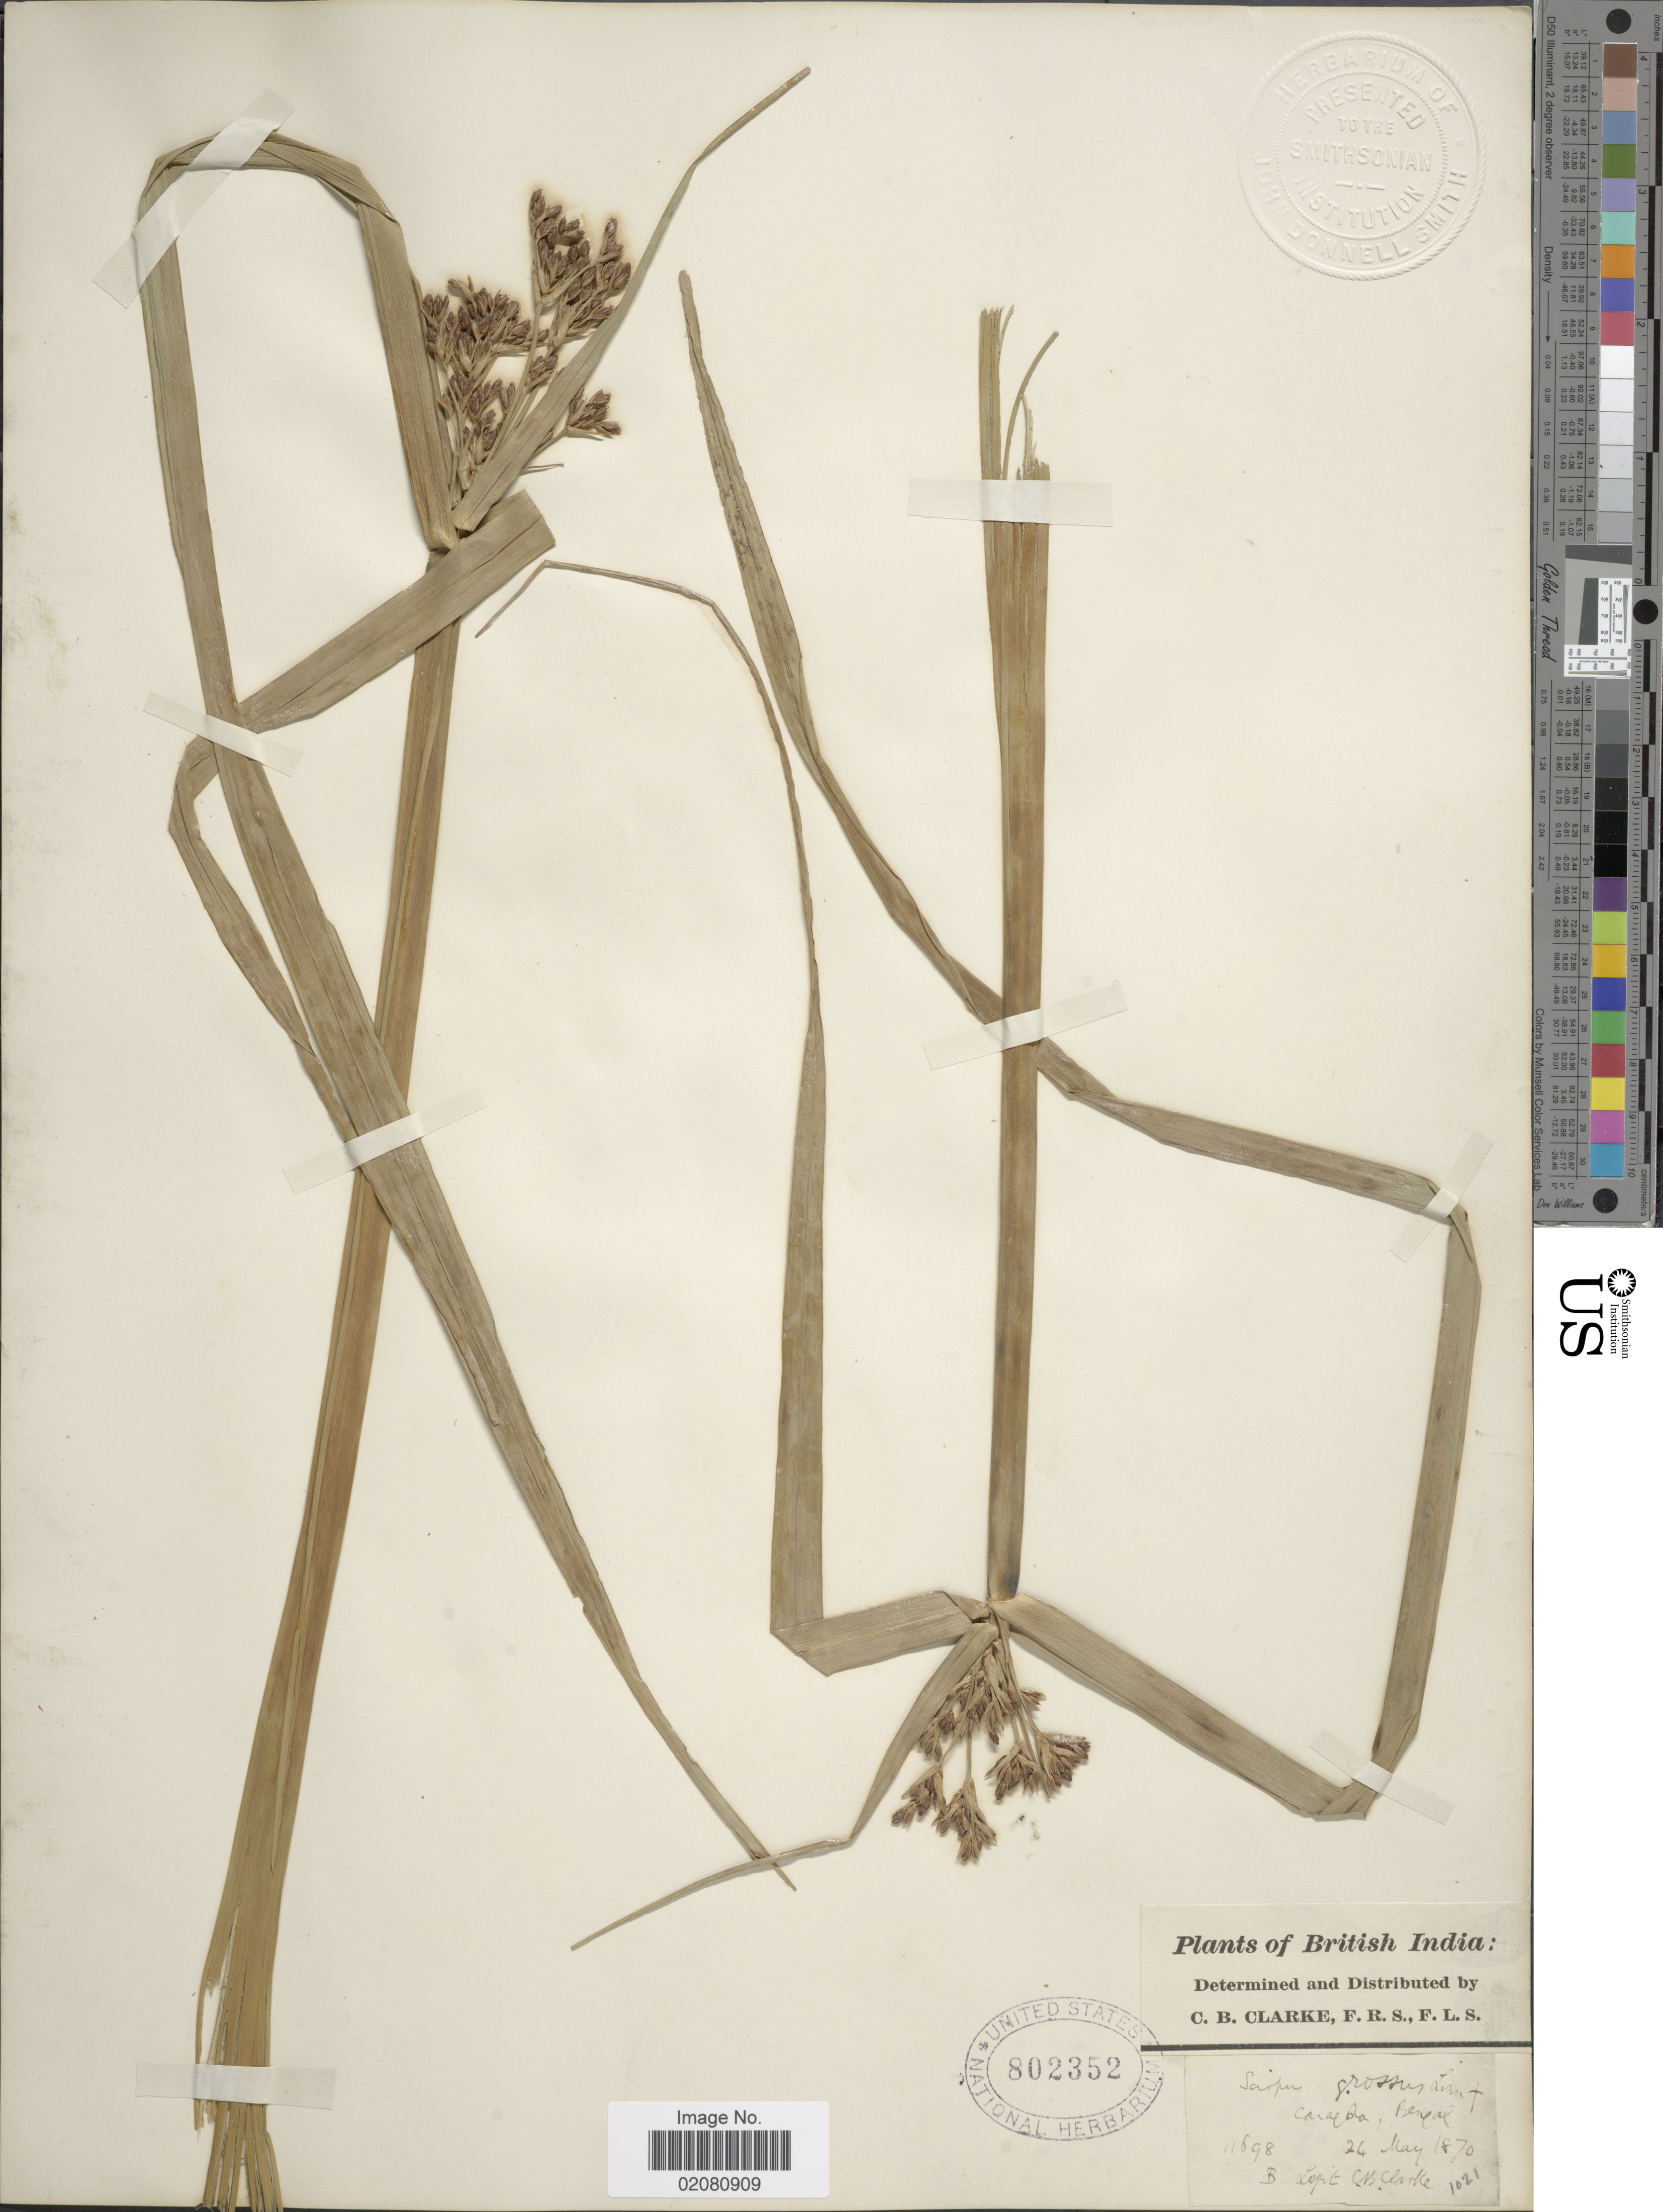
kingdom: Plantae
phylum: Tracheophyta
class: Liliopsida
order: Poales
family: Cyperaceae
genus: Actinoscirpus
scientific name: Actinoscirpus grossus var. grossus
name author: (L. f.) Goetgh. & D.A. Simpson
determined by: Strong, M. T., (US), Smithsonian Institution - National Museum of Natural History (UNITED STATES)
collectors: C. B. Clarke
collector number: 11698B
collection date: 1870-05-24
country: India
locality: British India. Caragba, Bengal. [interpreted]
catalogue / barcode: US 802352